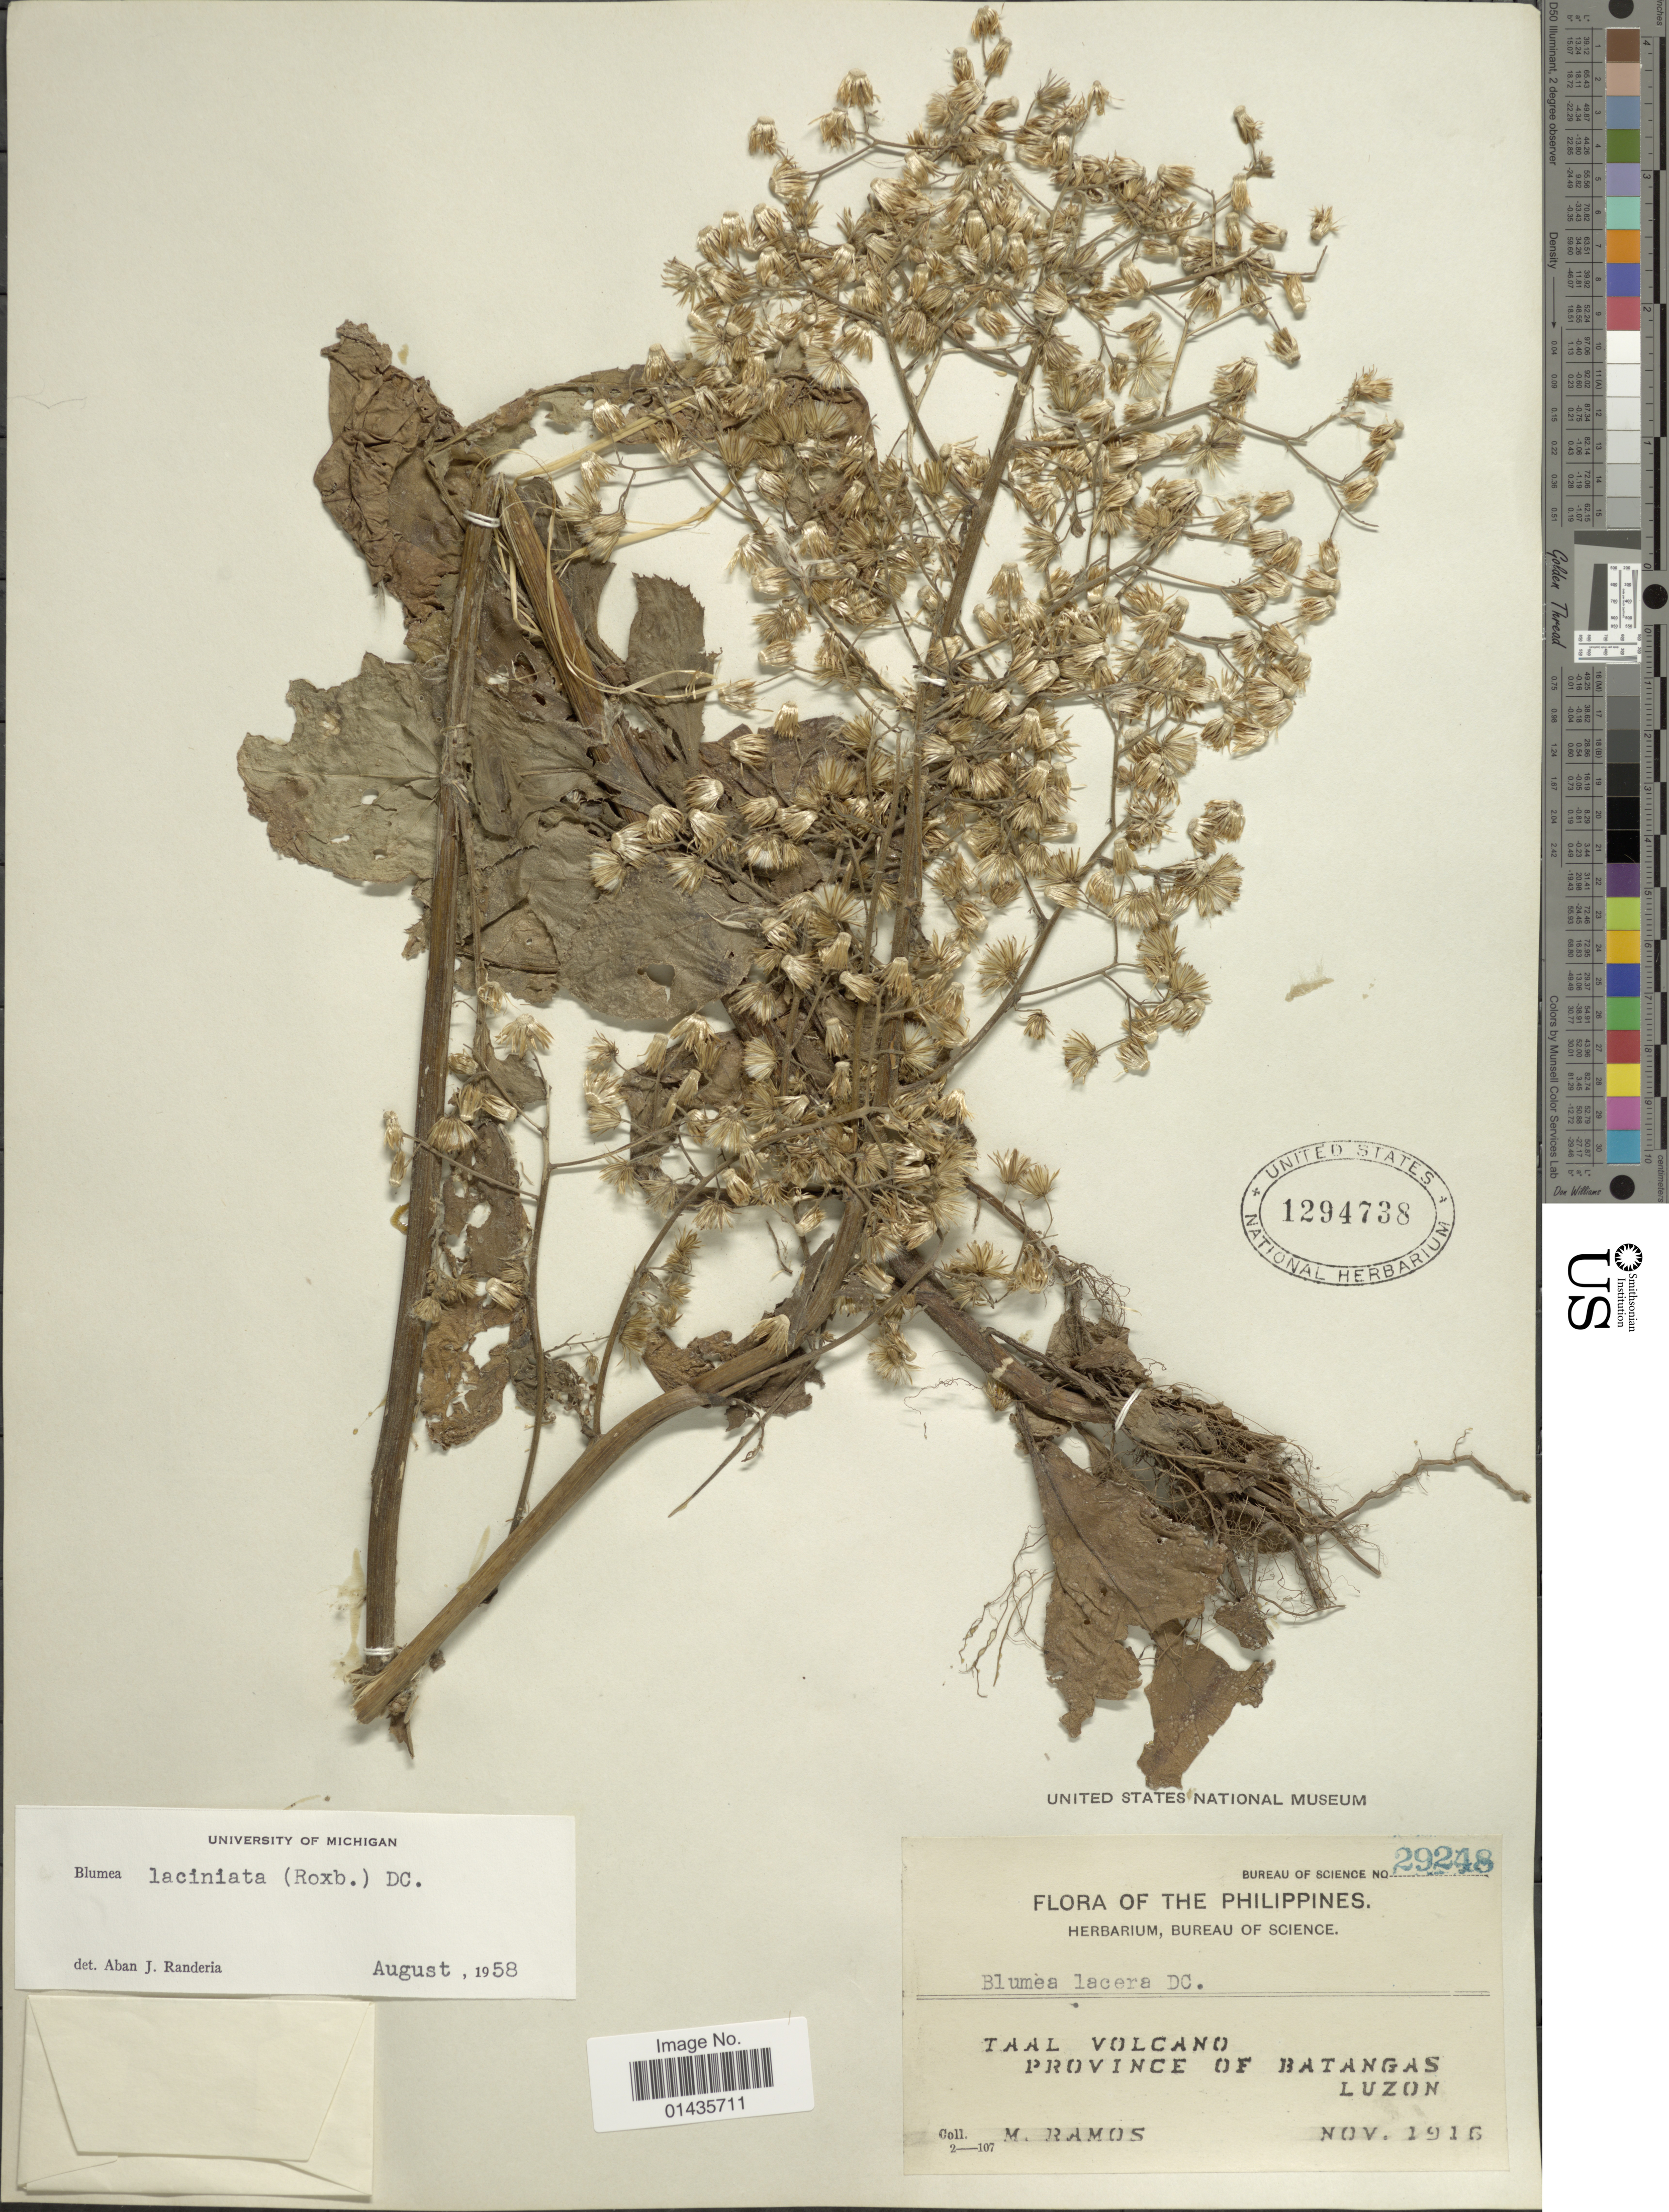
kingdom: Plantae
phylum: Tracheophyta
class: Magnoliopsida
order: Asterales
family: Asteraceae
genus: Blumea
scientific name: Blumea laciniata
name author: (Roxb.) DC.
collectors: M. Ramos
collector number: Bureau of Science 29248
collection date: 1916-11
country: Philippines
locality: Taal Volcano, Province of Batangas, Luzon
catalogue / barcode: US 1294738